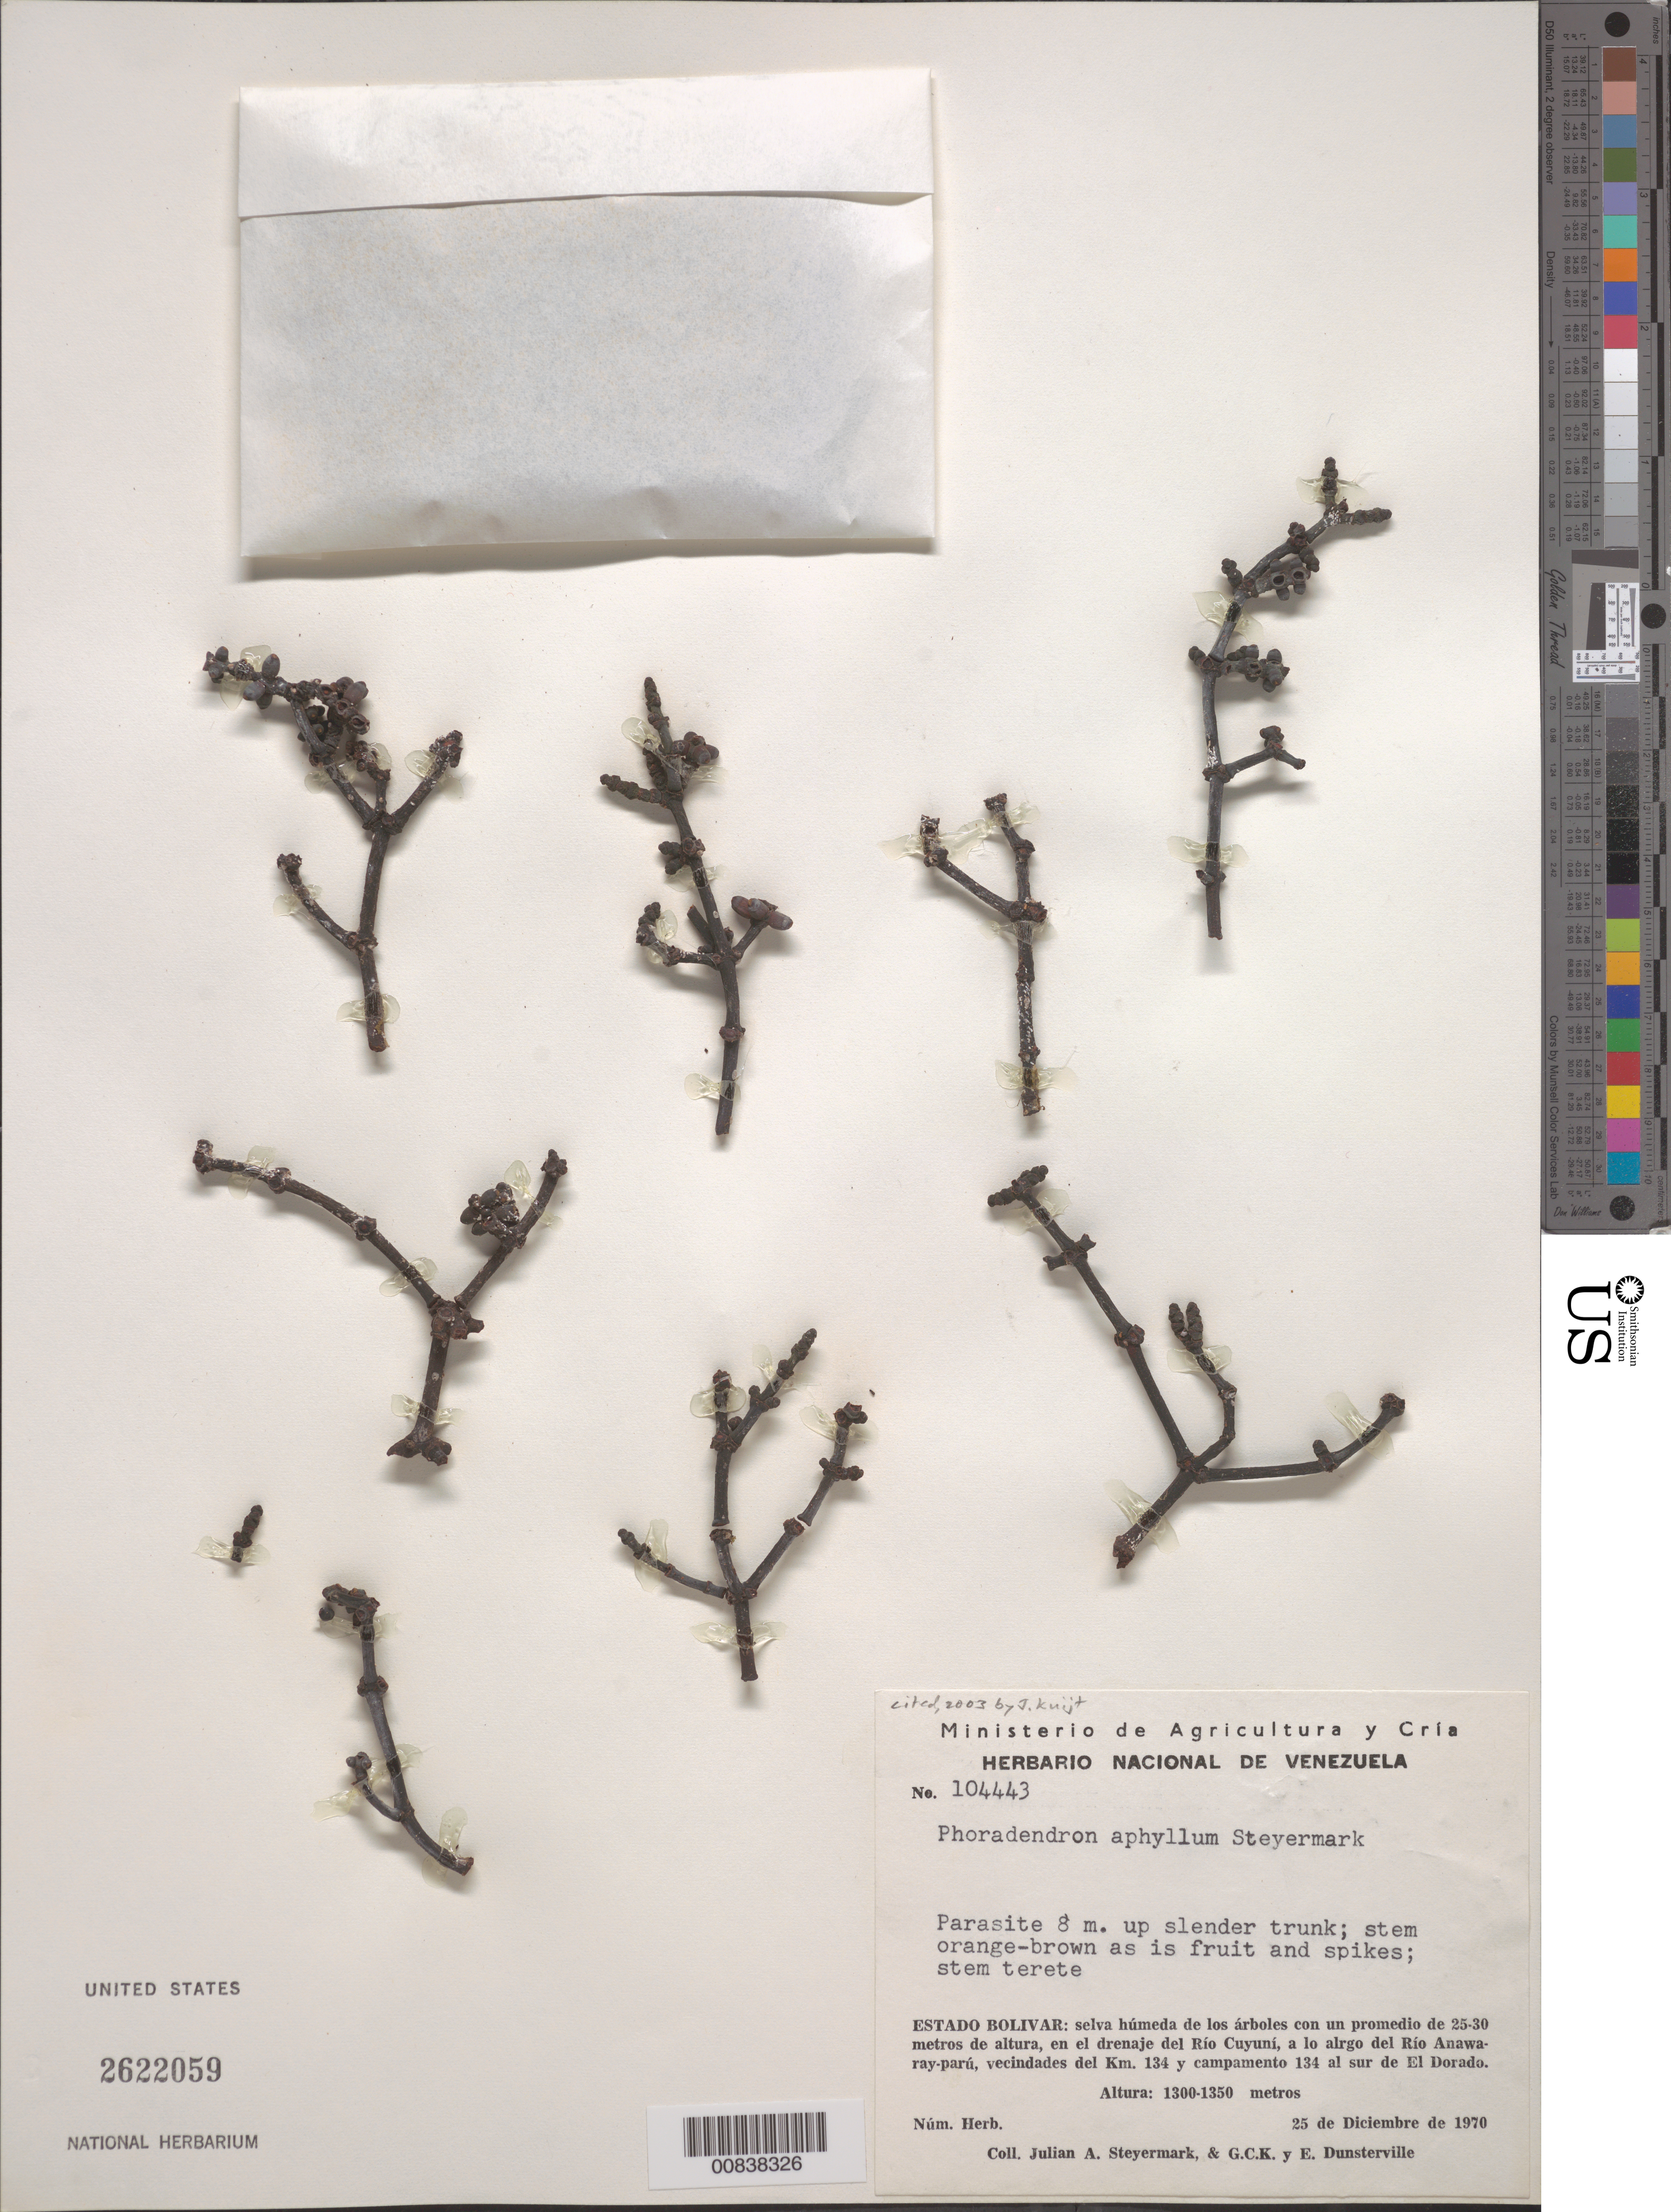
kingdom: Plantae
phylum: Tracheophyta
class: Magnoliopsida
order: Santalales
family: Viscaceae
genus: Phoradendron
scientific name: Phoradendron aphyllum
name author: Steyerm.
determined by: Kuijt, Job, (CANADA)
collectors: J. Steyermark, G. C. K. Dunsterville & E. Dunsterville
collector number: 104443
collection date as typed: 25-Dec-70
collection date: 1970-12-25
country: Venezuela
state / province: Bolívar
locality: Río Cuyuni drainage, along Río Anawaray-parú, vicinity of km. 134 and camp 134 S of El Dorado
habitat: Selva húmeda de los arboles con un promedio de 25-30 m de alt; 8m up slender trunk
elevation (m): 1300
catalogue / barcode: US 2622059